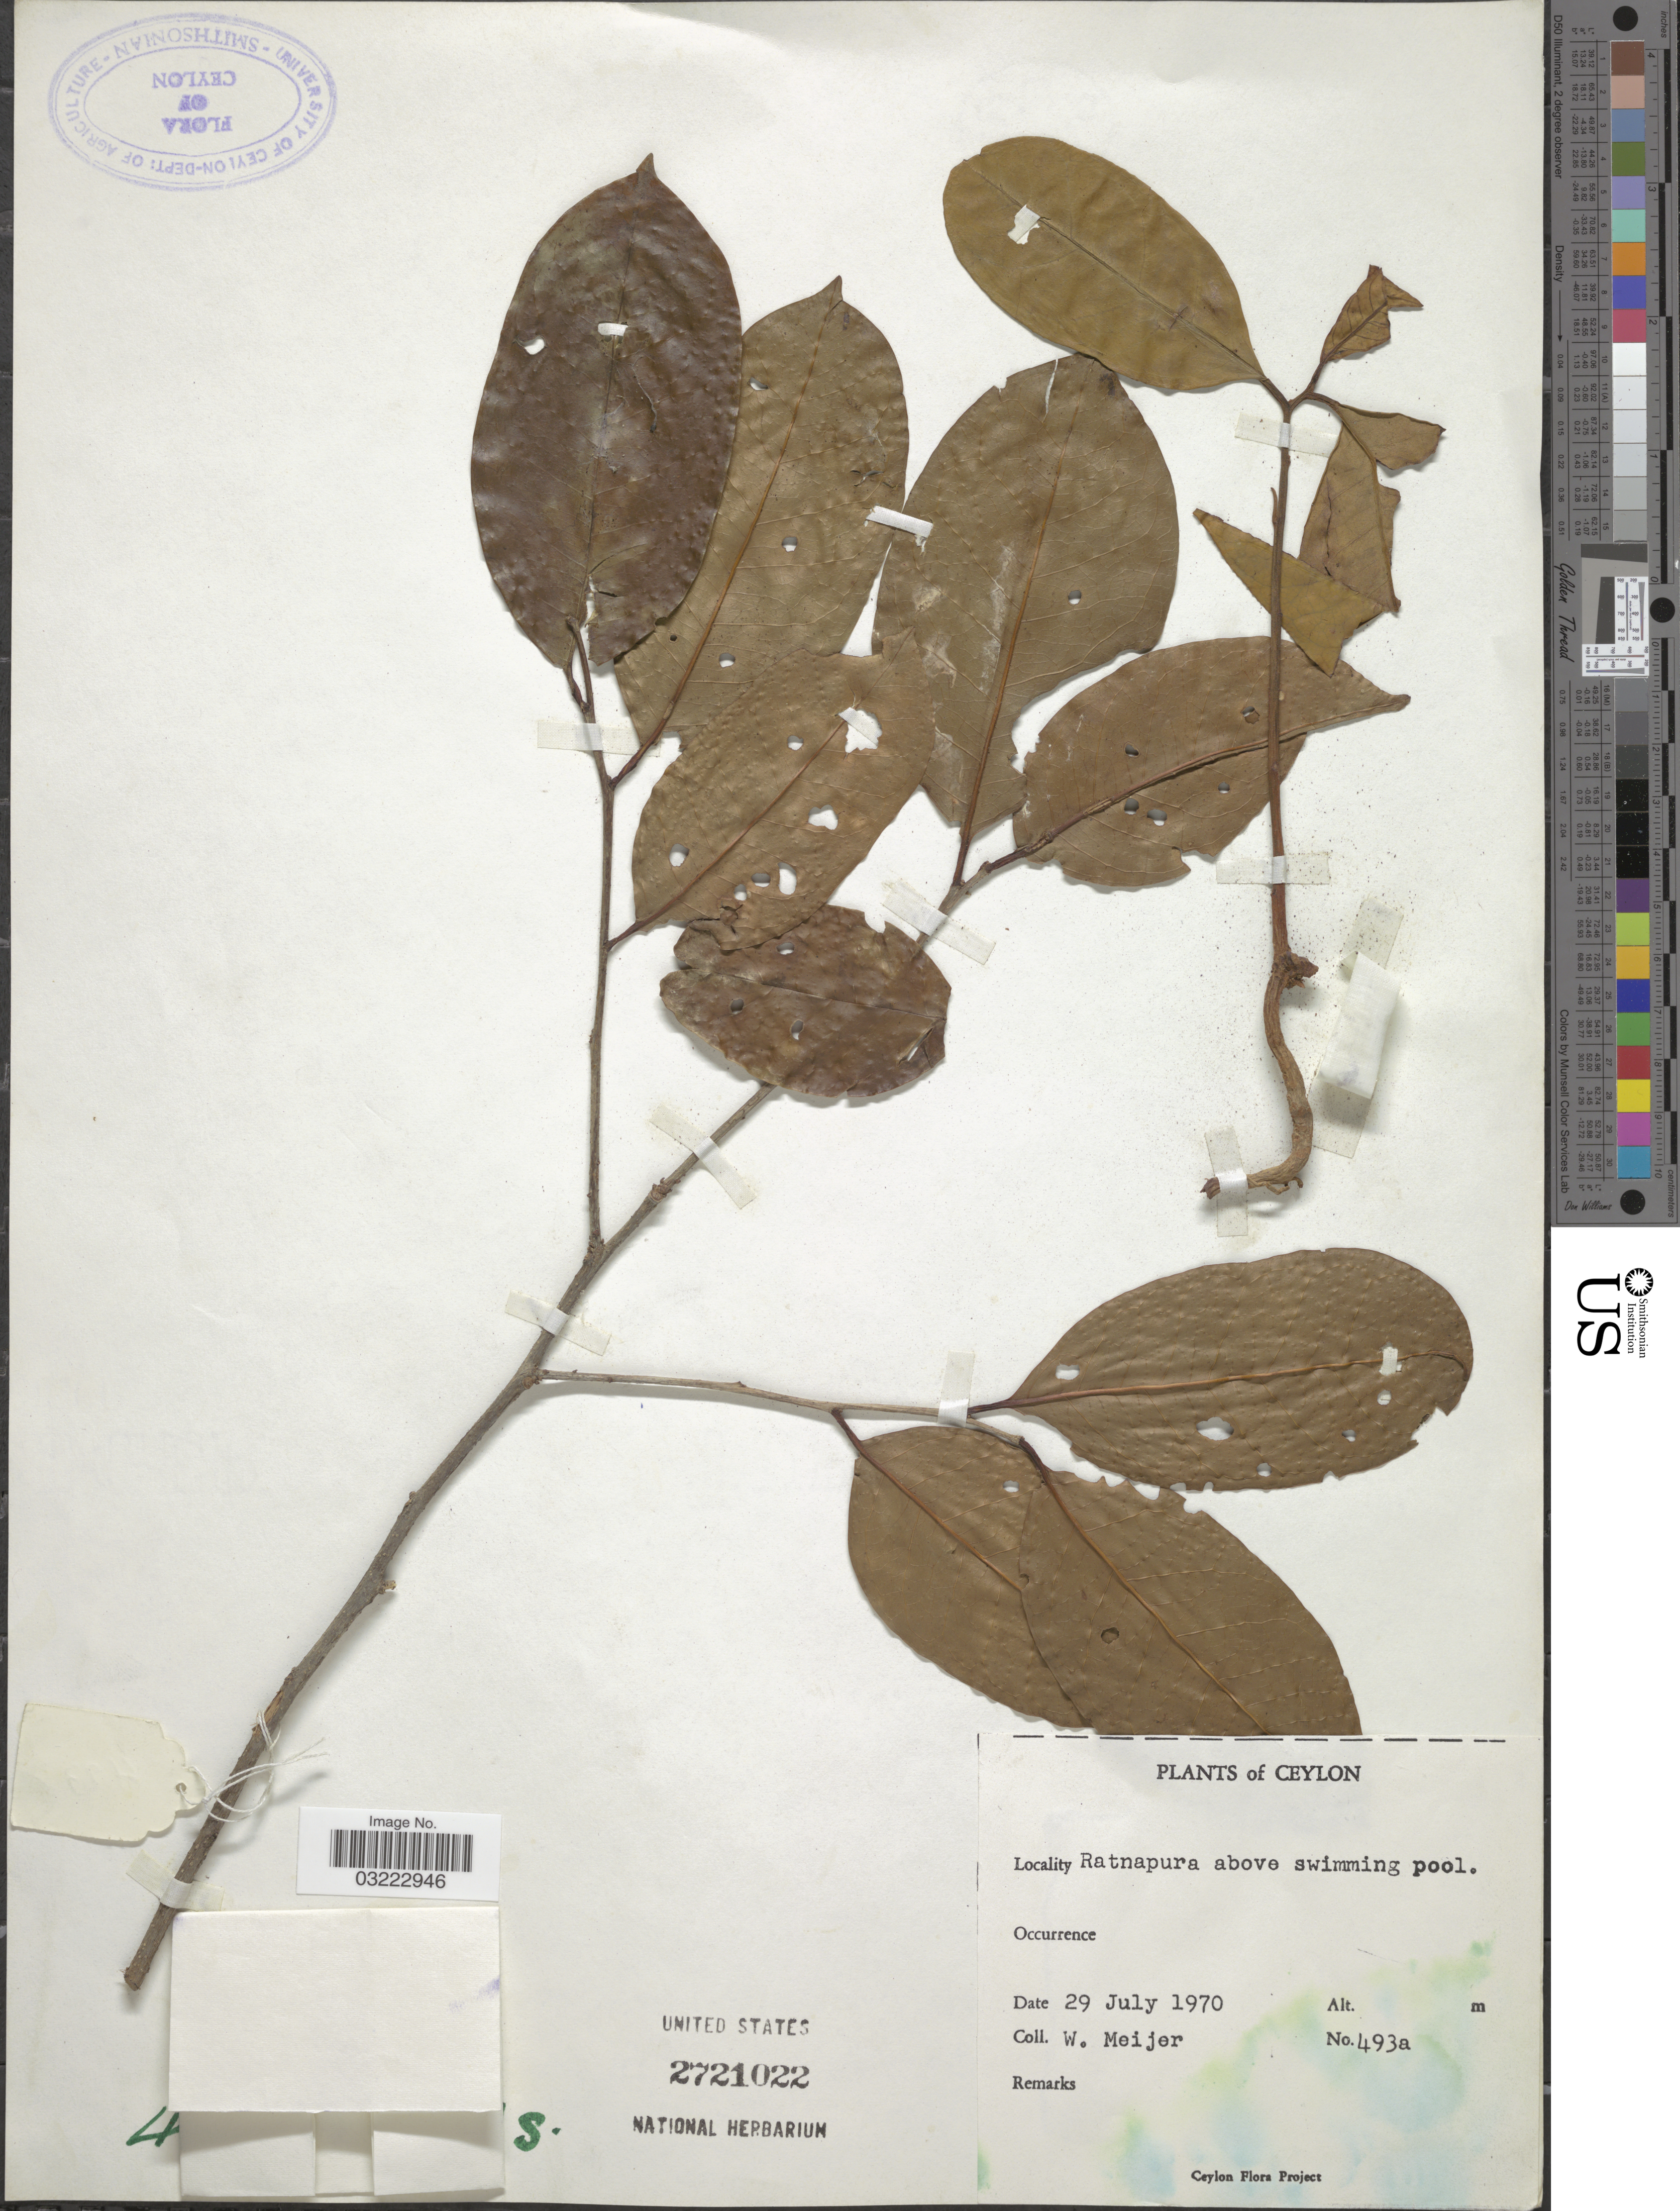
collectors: W. Meijer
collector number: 493a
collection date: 1970-07-29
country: Sri Lanka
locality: Ceylon. Ratnapura above swimming pool.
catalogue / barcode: US 2721022